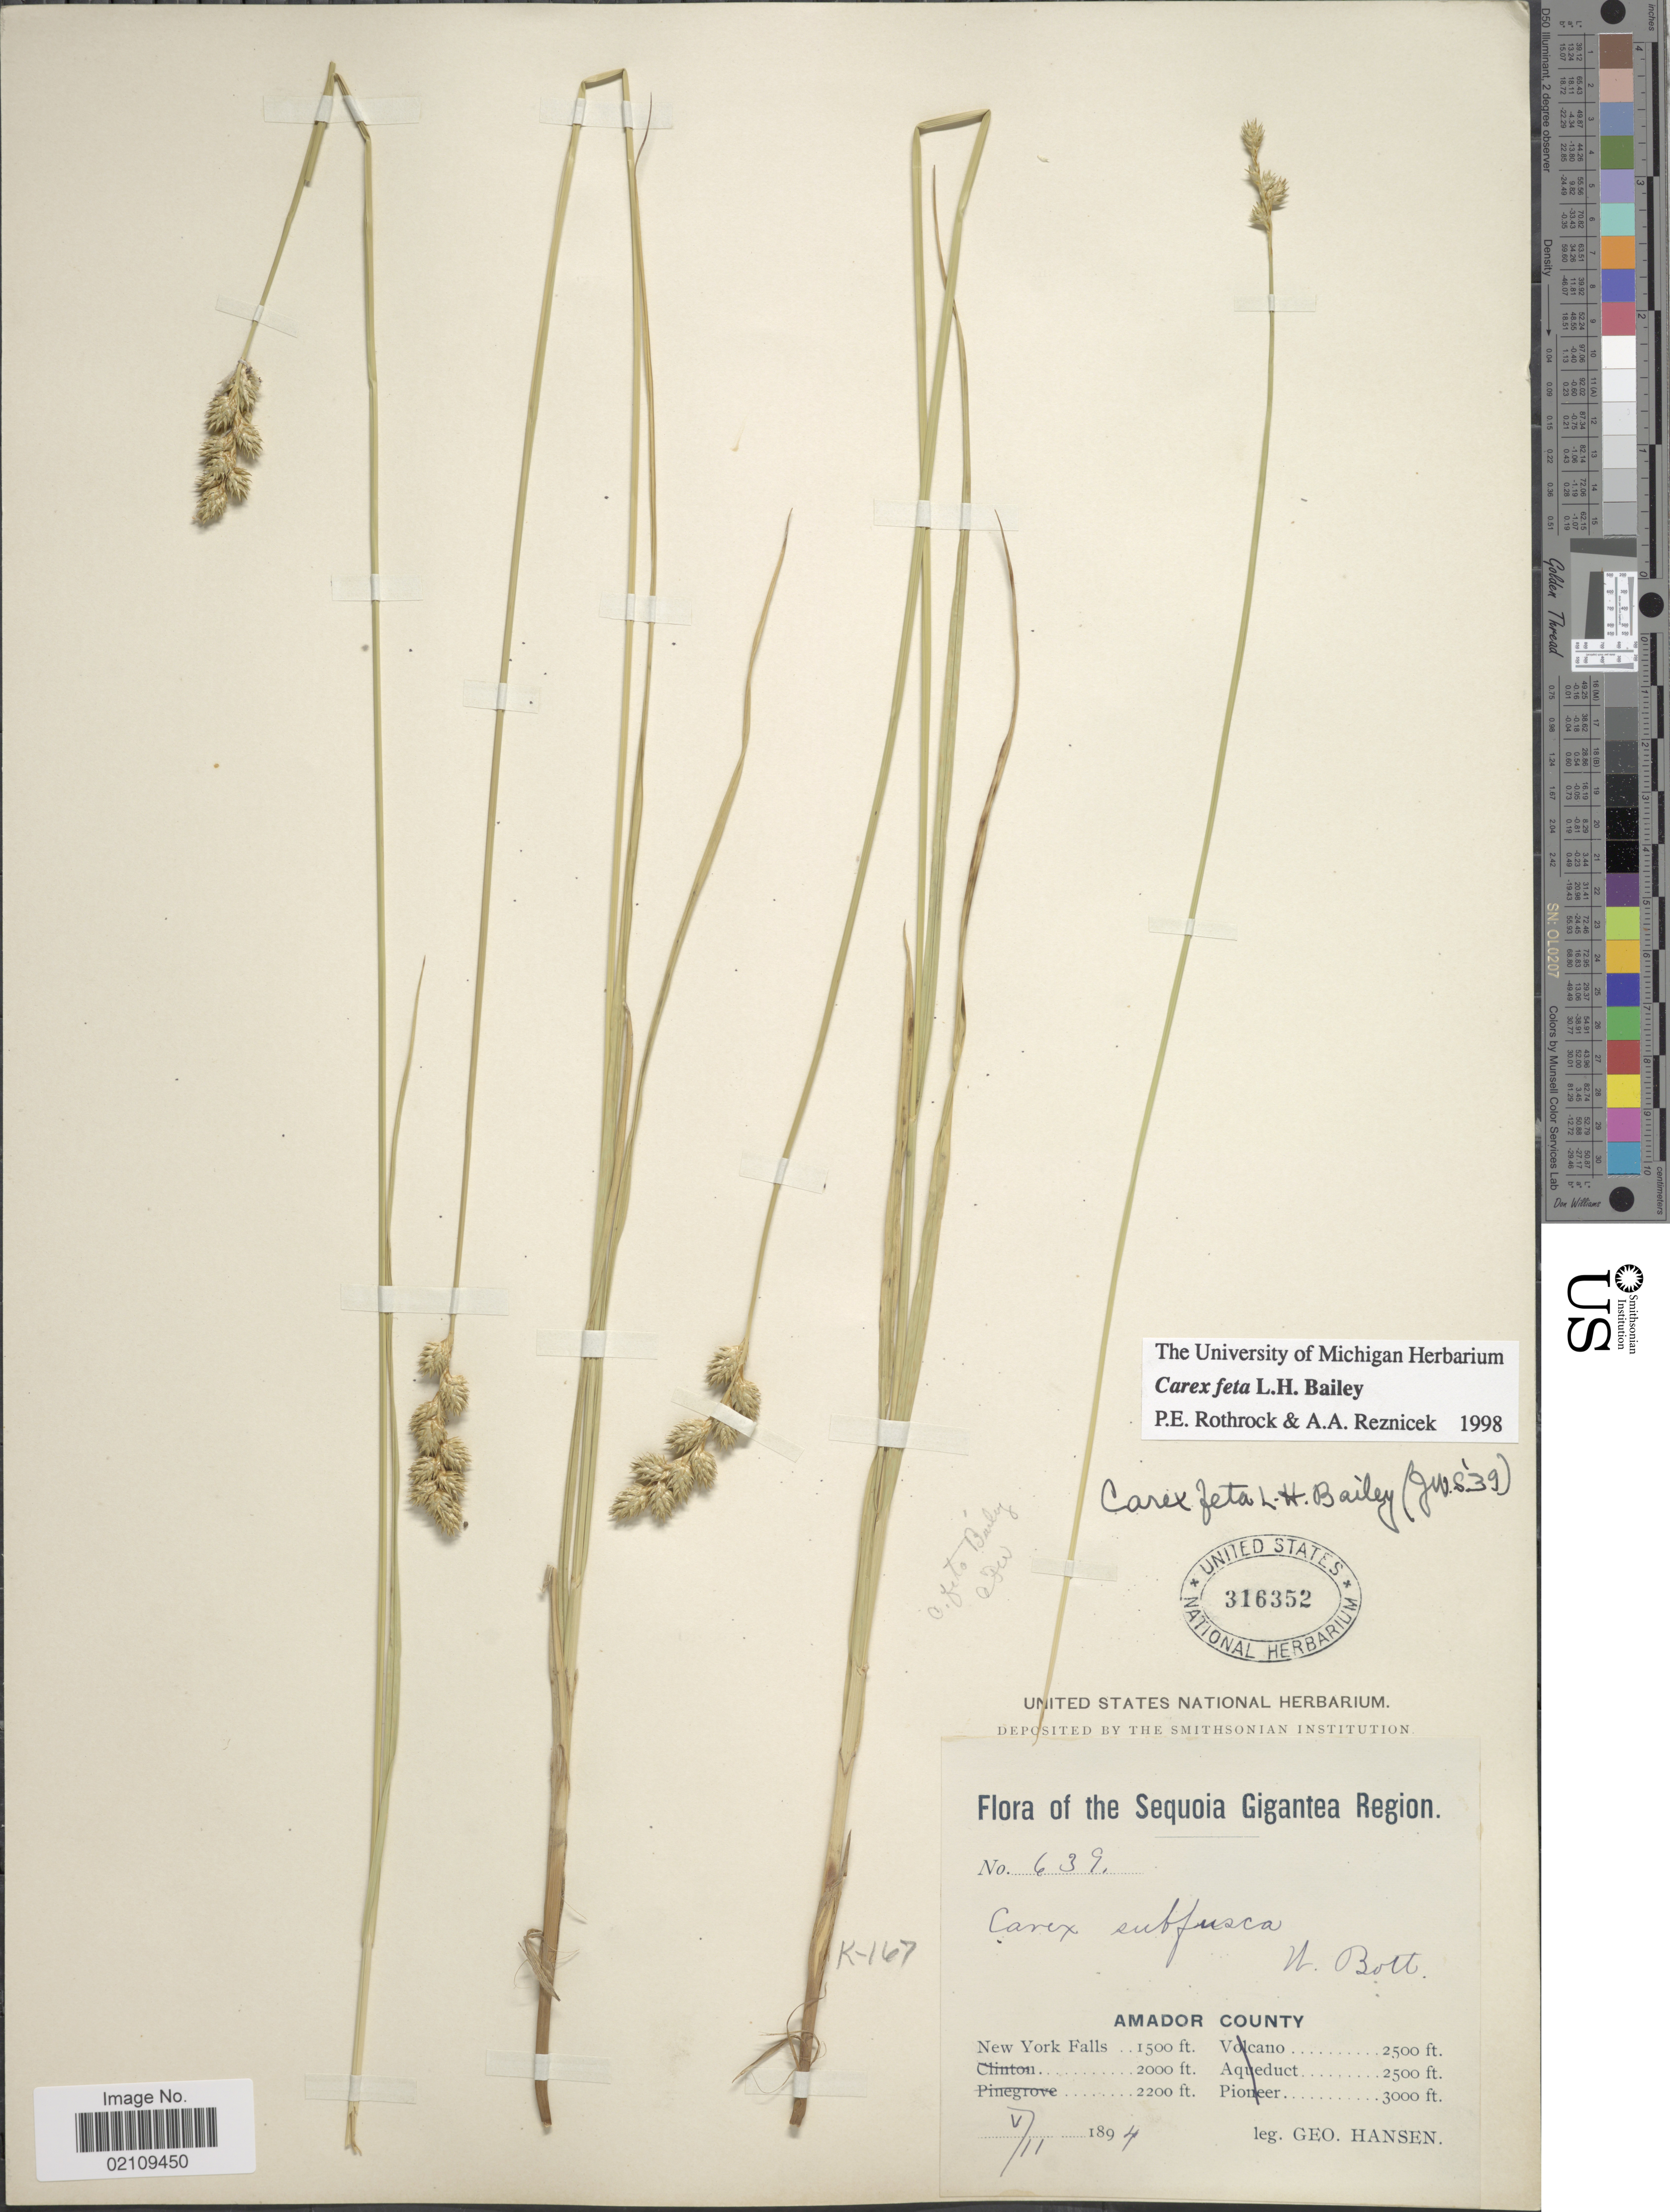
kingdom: Plantae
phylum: Tracheophyta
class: Liliopsida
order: Poales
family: Cyperaceae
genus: Carex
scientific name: Carex feta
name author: L.H. Bailey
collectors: G. Hansen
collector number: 639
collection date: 1894-05-11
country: United States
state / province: California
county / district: Amador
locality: The Sequoia Gigantea Region, Amador County, New York Falls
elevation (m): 457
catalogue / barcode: US 316352